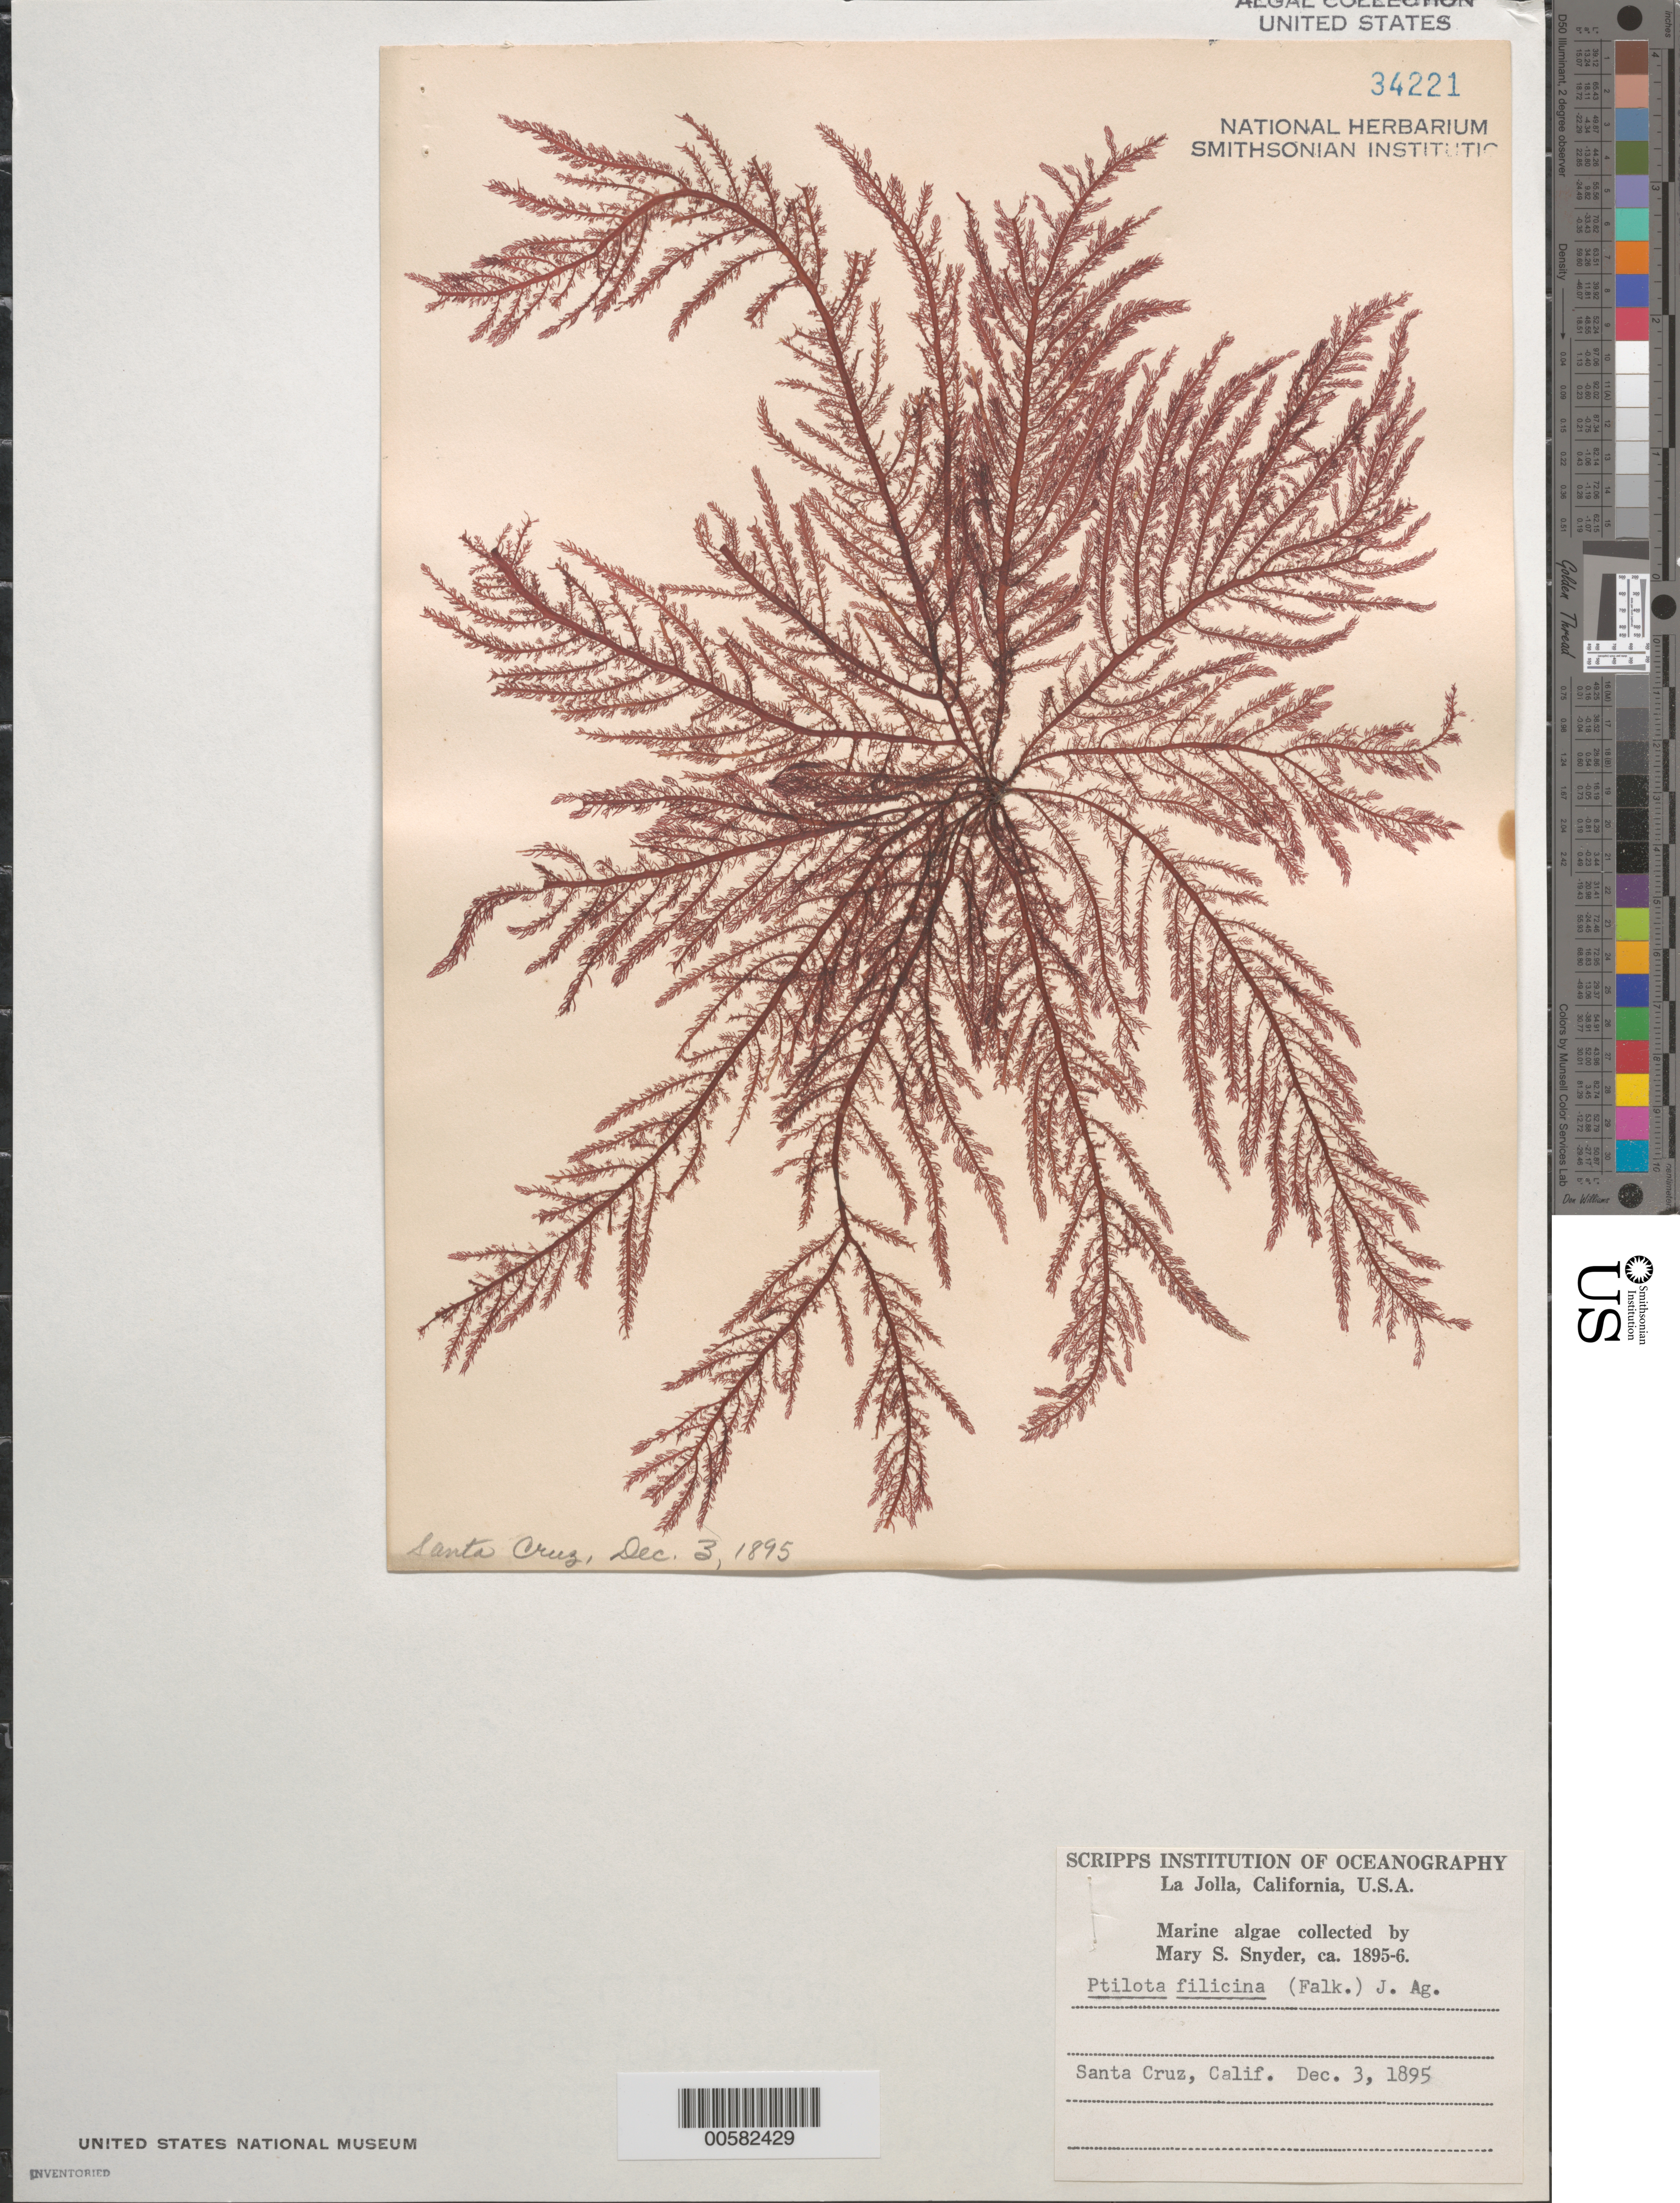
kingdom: Plantae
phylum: Rhodophyta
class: Florideophyceae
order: Ceramiales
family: Wrangeliaceae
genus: Ptilota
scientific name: Ptilota filicina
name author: J. Agardh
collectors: M. Snyder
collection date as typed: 03 Dec 1895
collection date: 1895-12-03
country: United States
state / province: California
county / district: Santa Cruz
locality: Santa Cruz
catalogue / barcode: US 34221